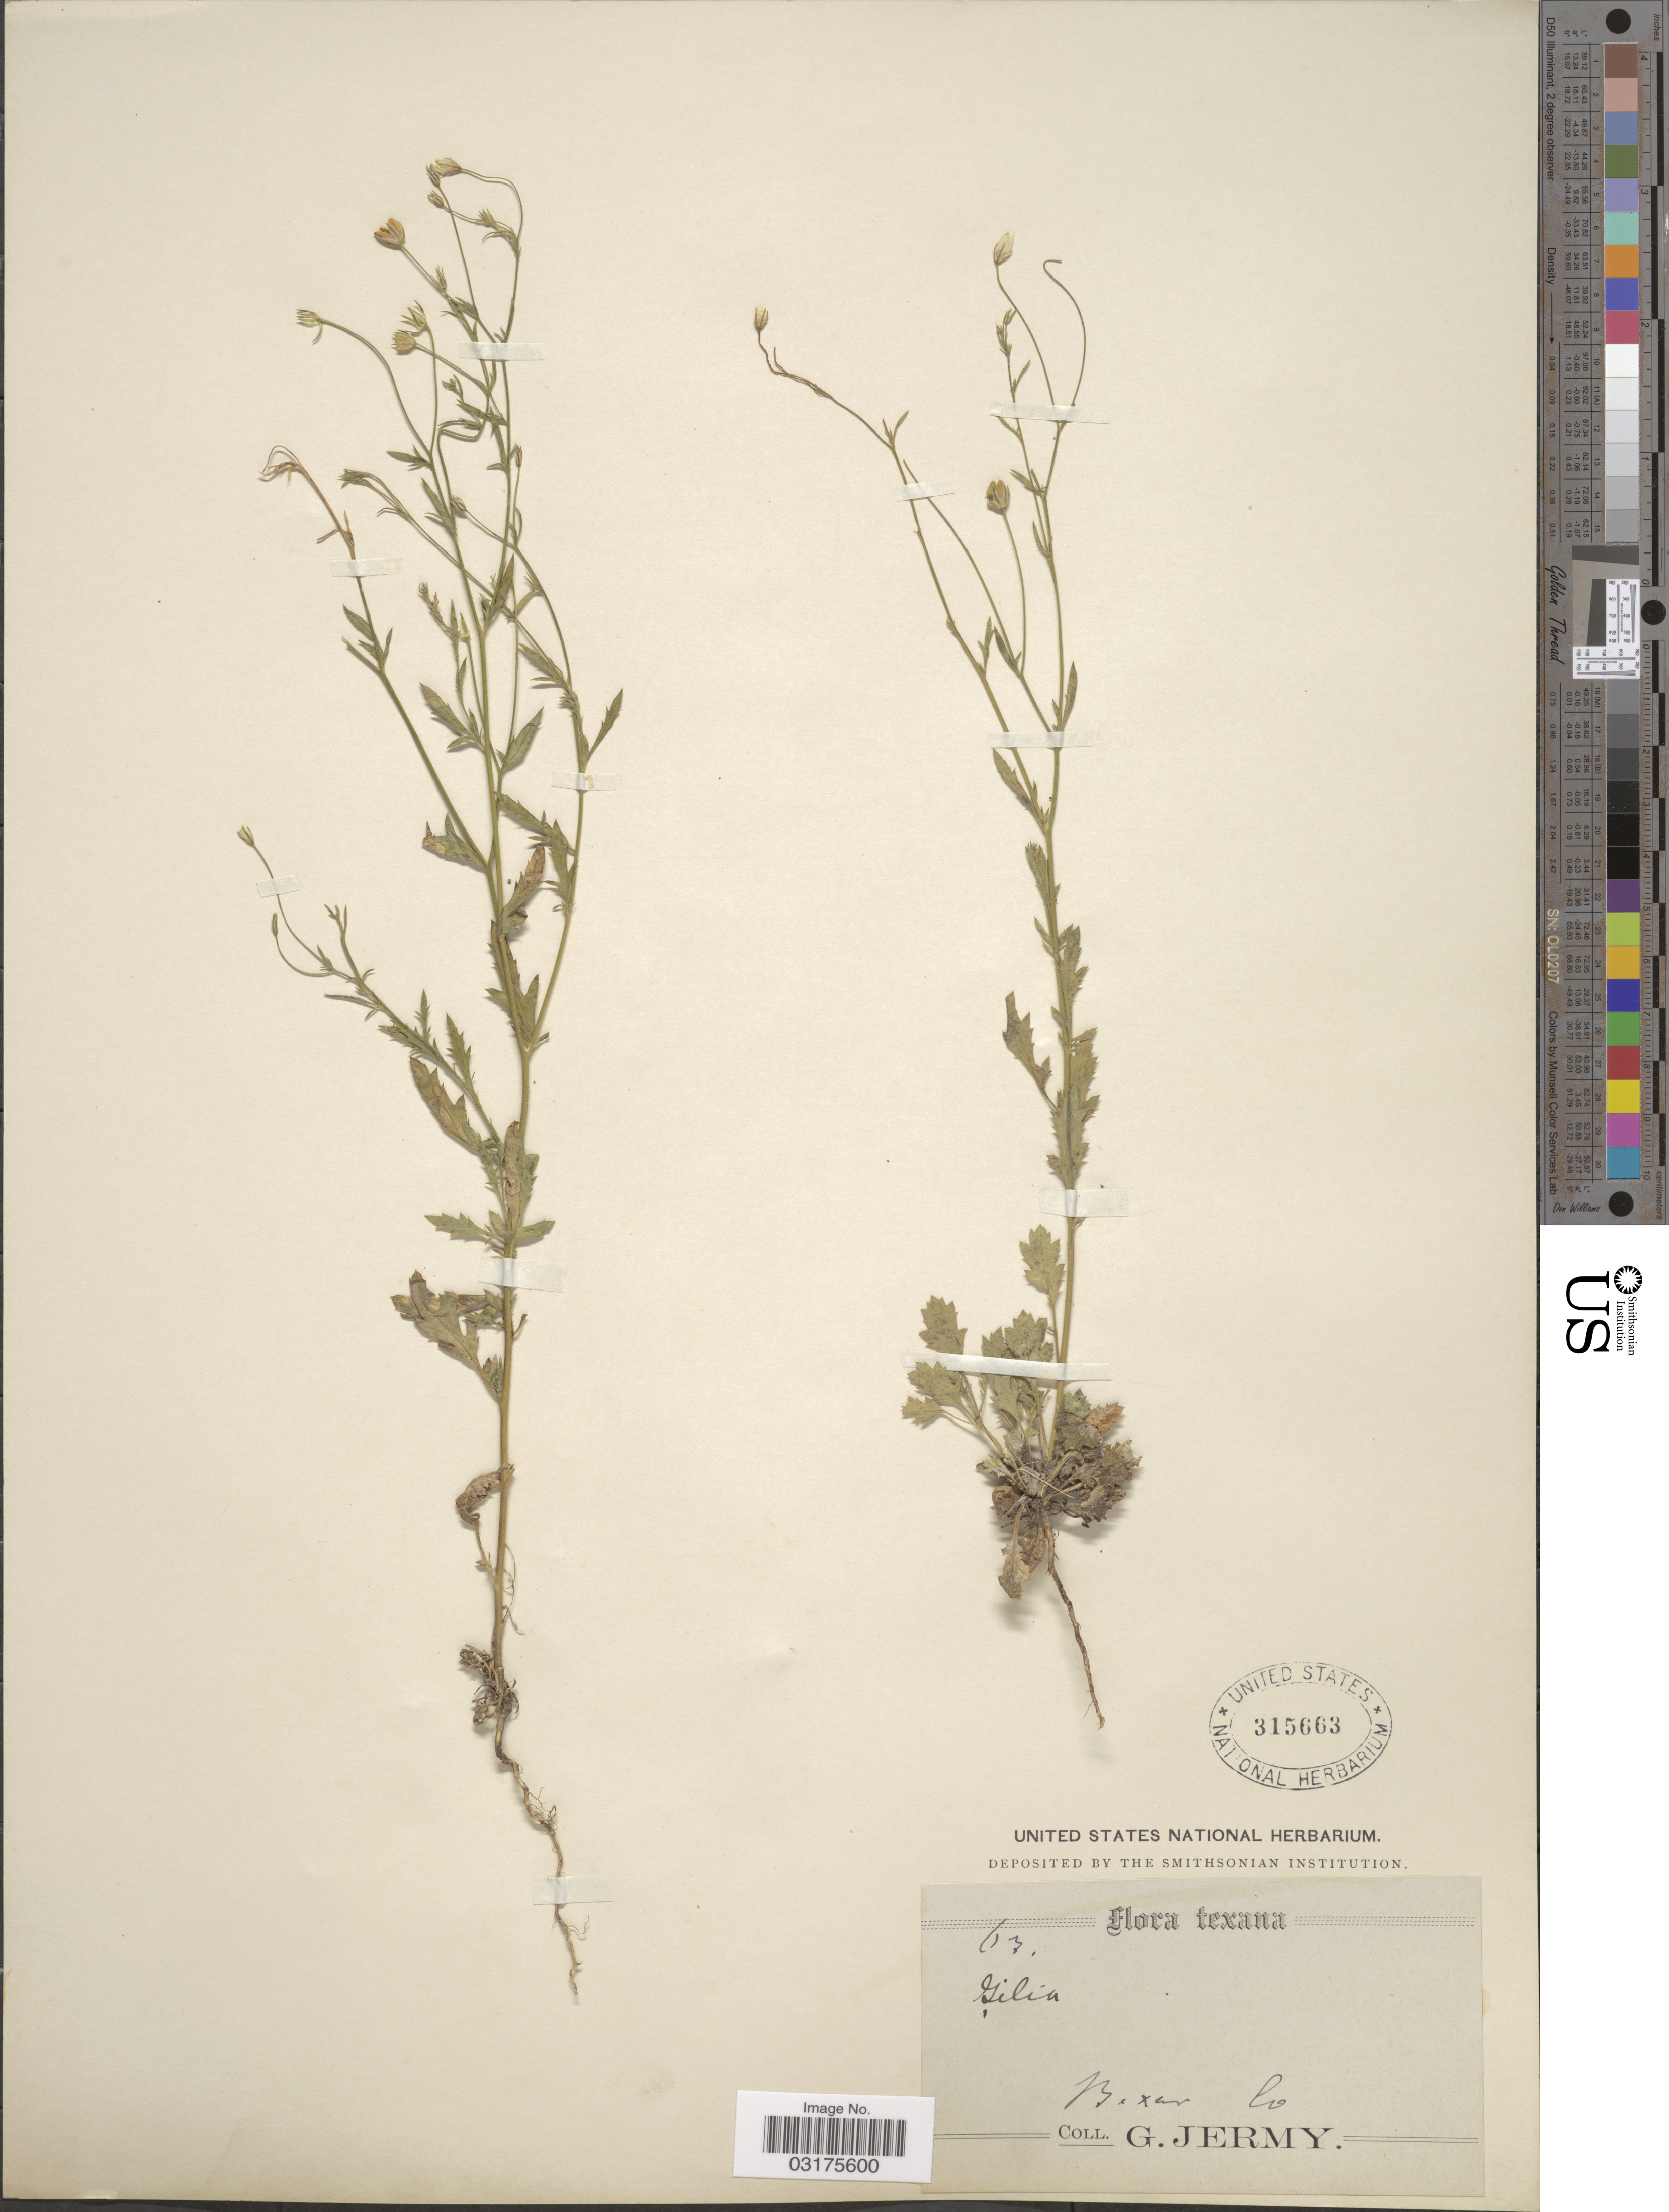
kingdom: Plantae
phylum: Tracheophyta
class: Magnoliopsida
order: Ericales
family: Polemoniaceae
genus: Giliastrum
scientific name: Giliastrum incisum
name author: (Benth.) J.M. Porter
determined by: Strong, Mark T., (BOT), Smithsonian Institution - National Museum of Natural History (UNITED STATES)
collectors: G. Jermy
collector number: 63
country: United States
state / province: Texas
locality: Bexar Co.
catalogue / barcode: US 315663